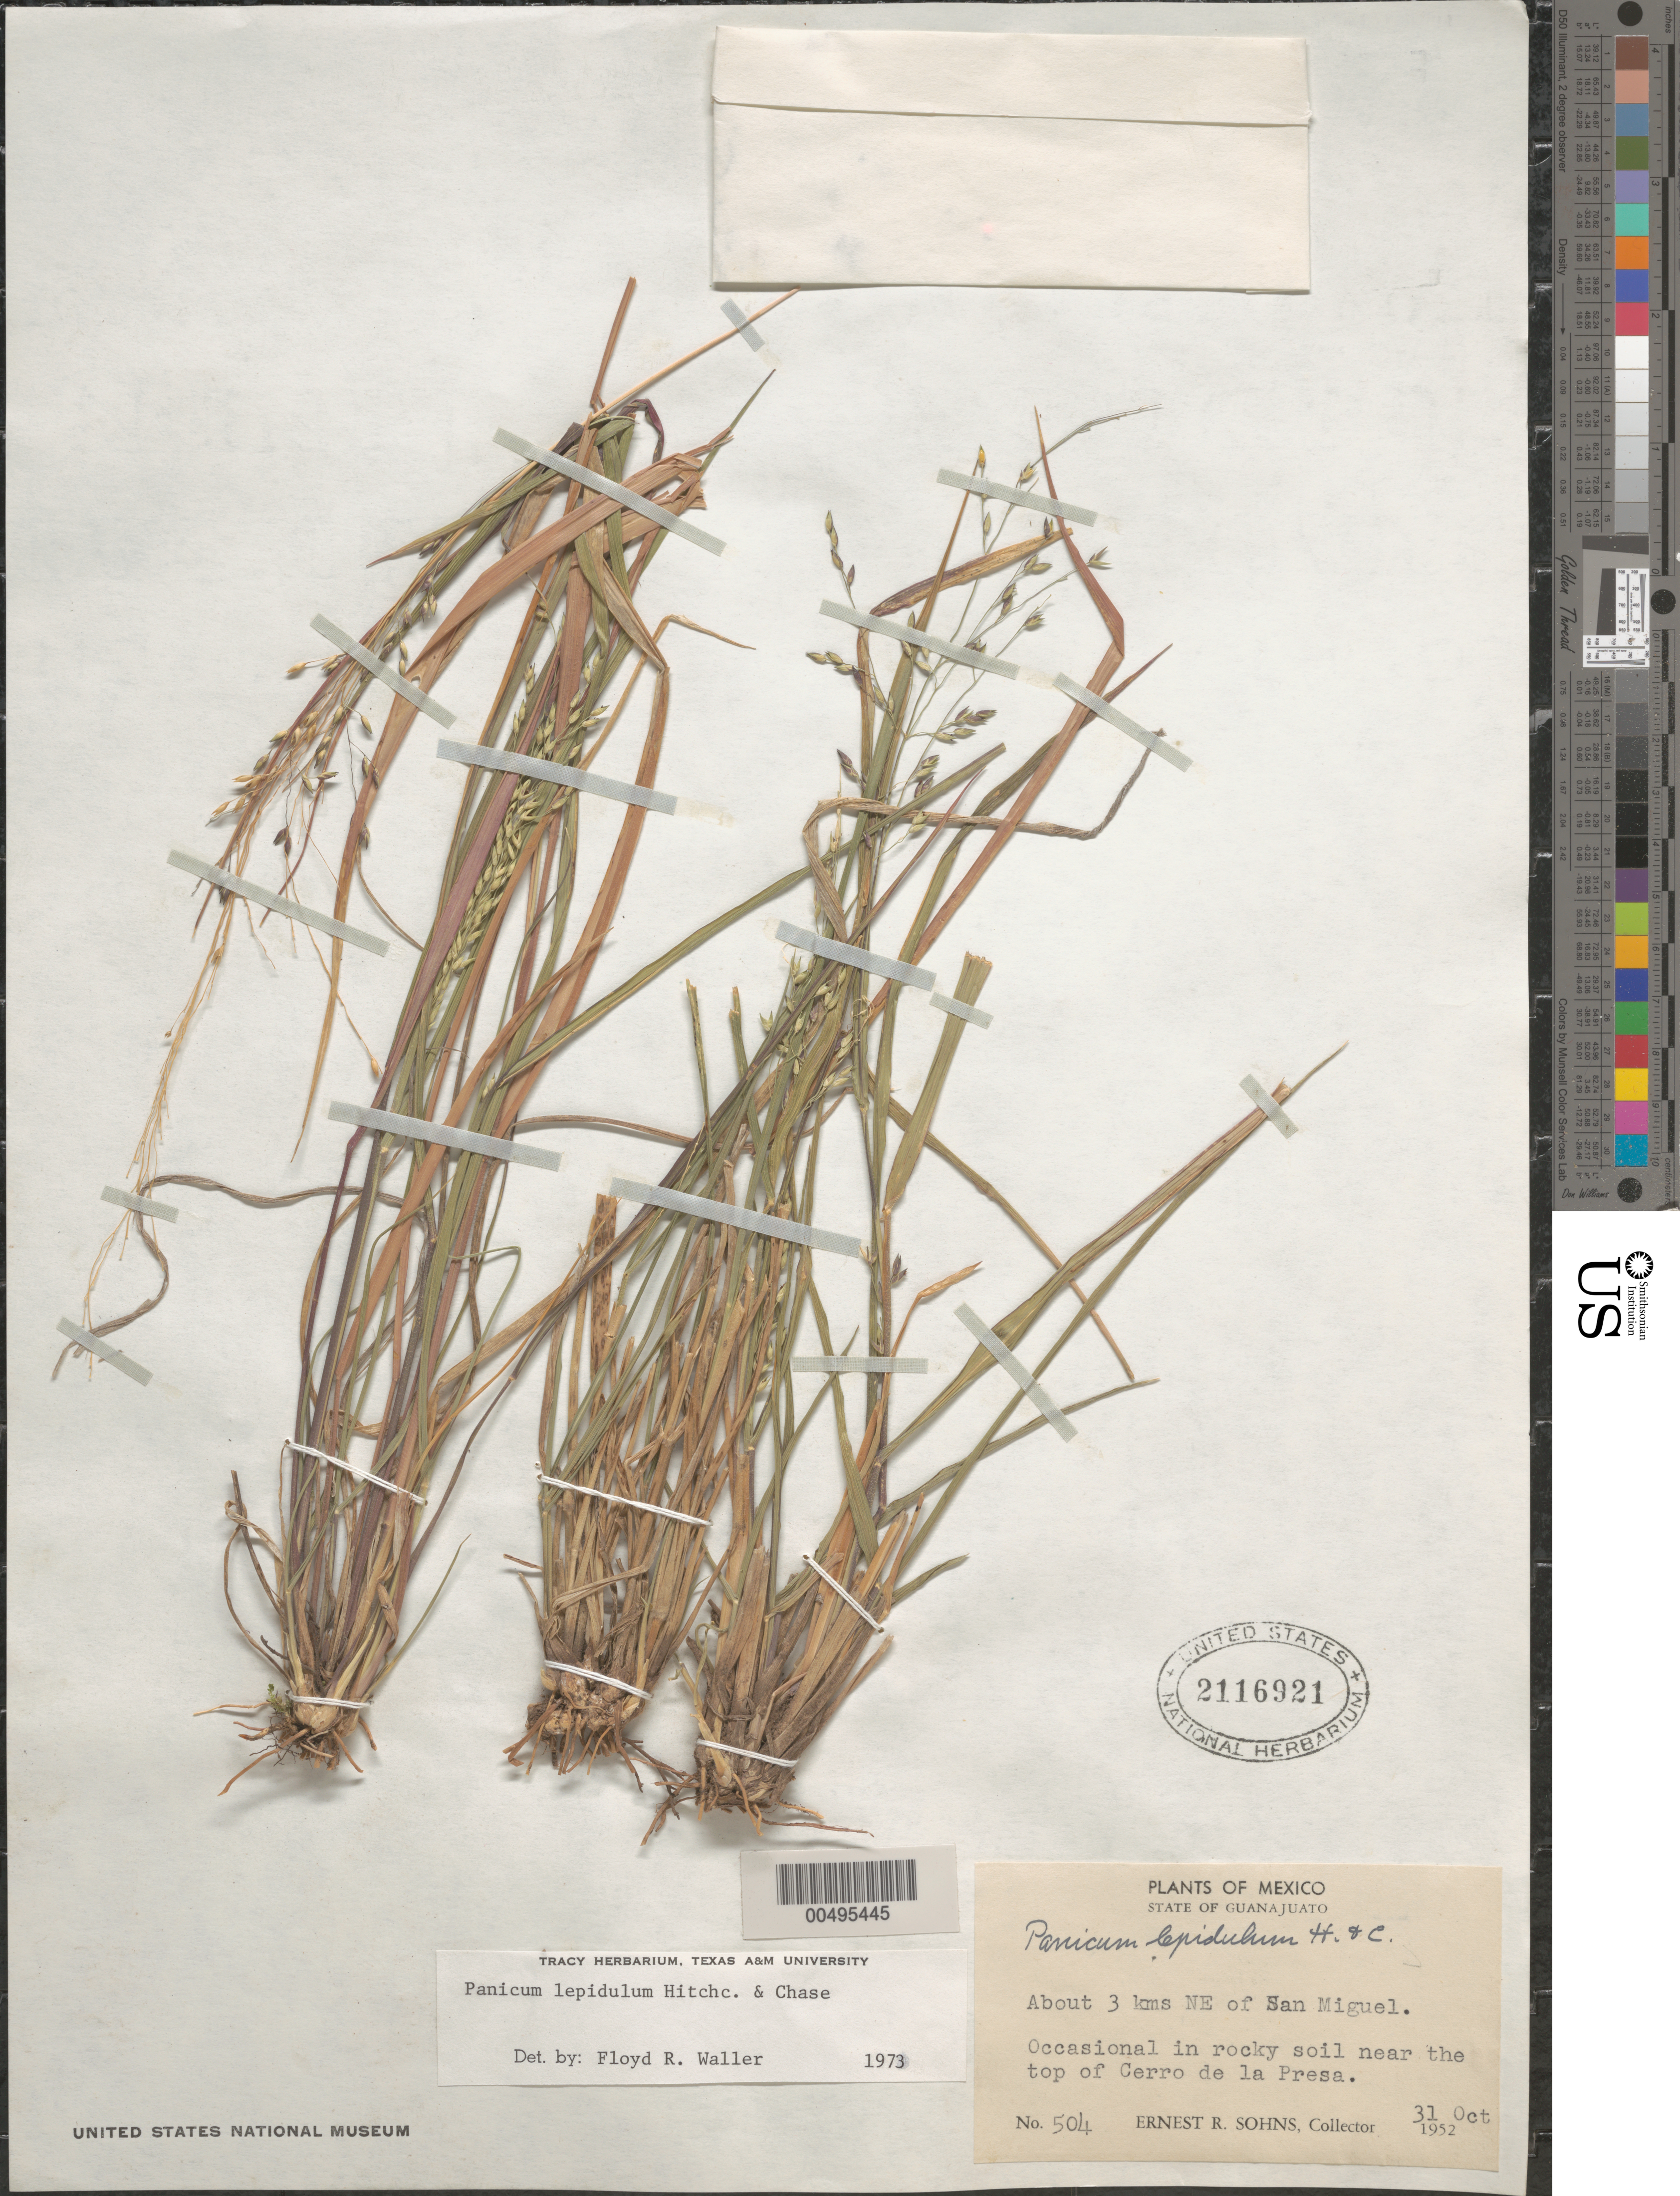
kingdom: Plantae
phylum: Tracheophyta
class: Liliopsida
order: Poales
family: Poaceae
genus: Panicum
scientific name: Panicum lepidulum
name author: Hitchc. & Chase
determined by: Waller, F. R.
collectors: E. R. Sohns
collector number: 504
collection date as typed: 31 Oct 1952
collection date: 1952-10-31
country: Mexico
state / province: Guanajuato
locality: About 3 km NE of San Miguel, near the top of Cerro de La Presa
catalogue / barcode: US 2116921